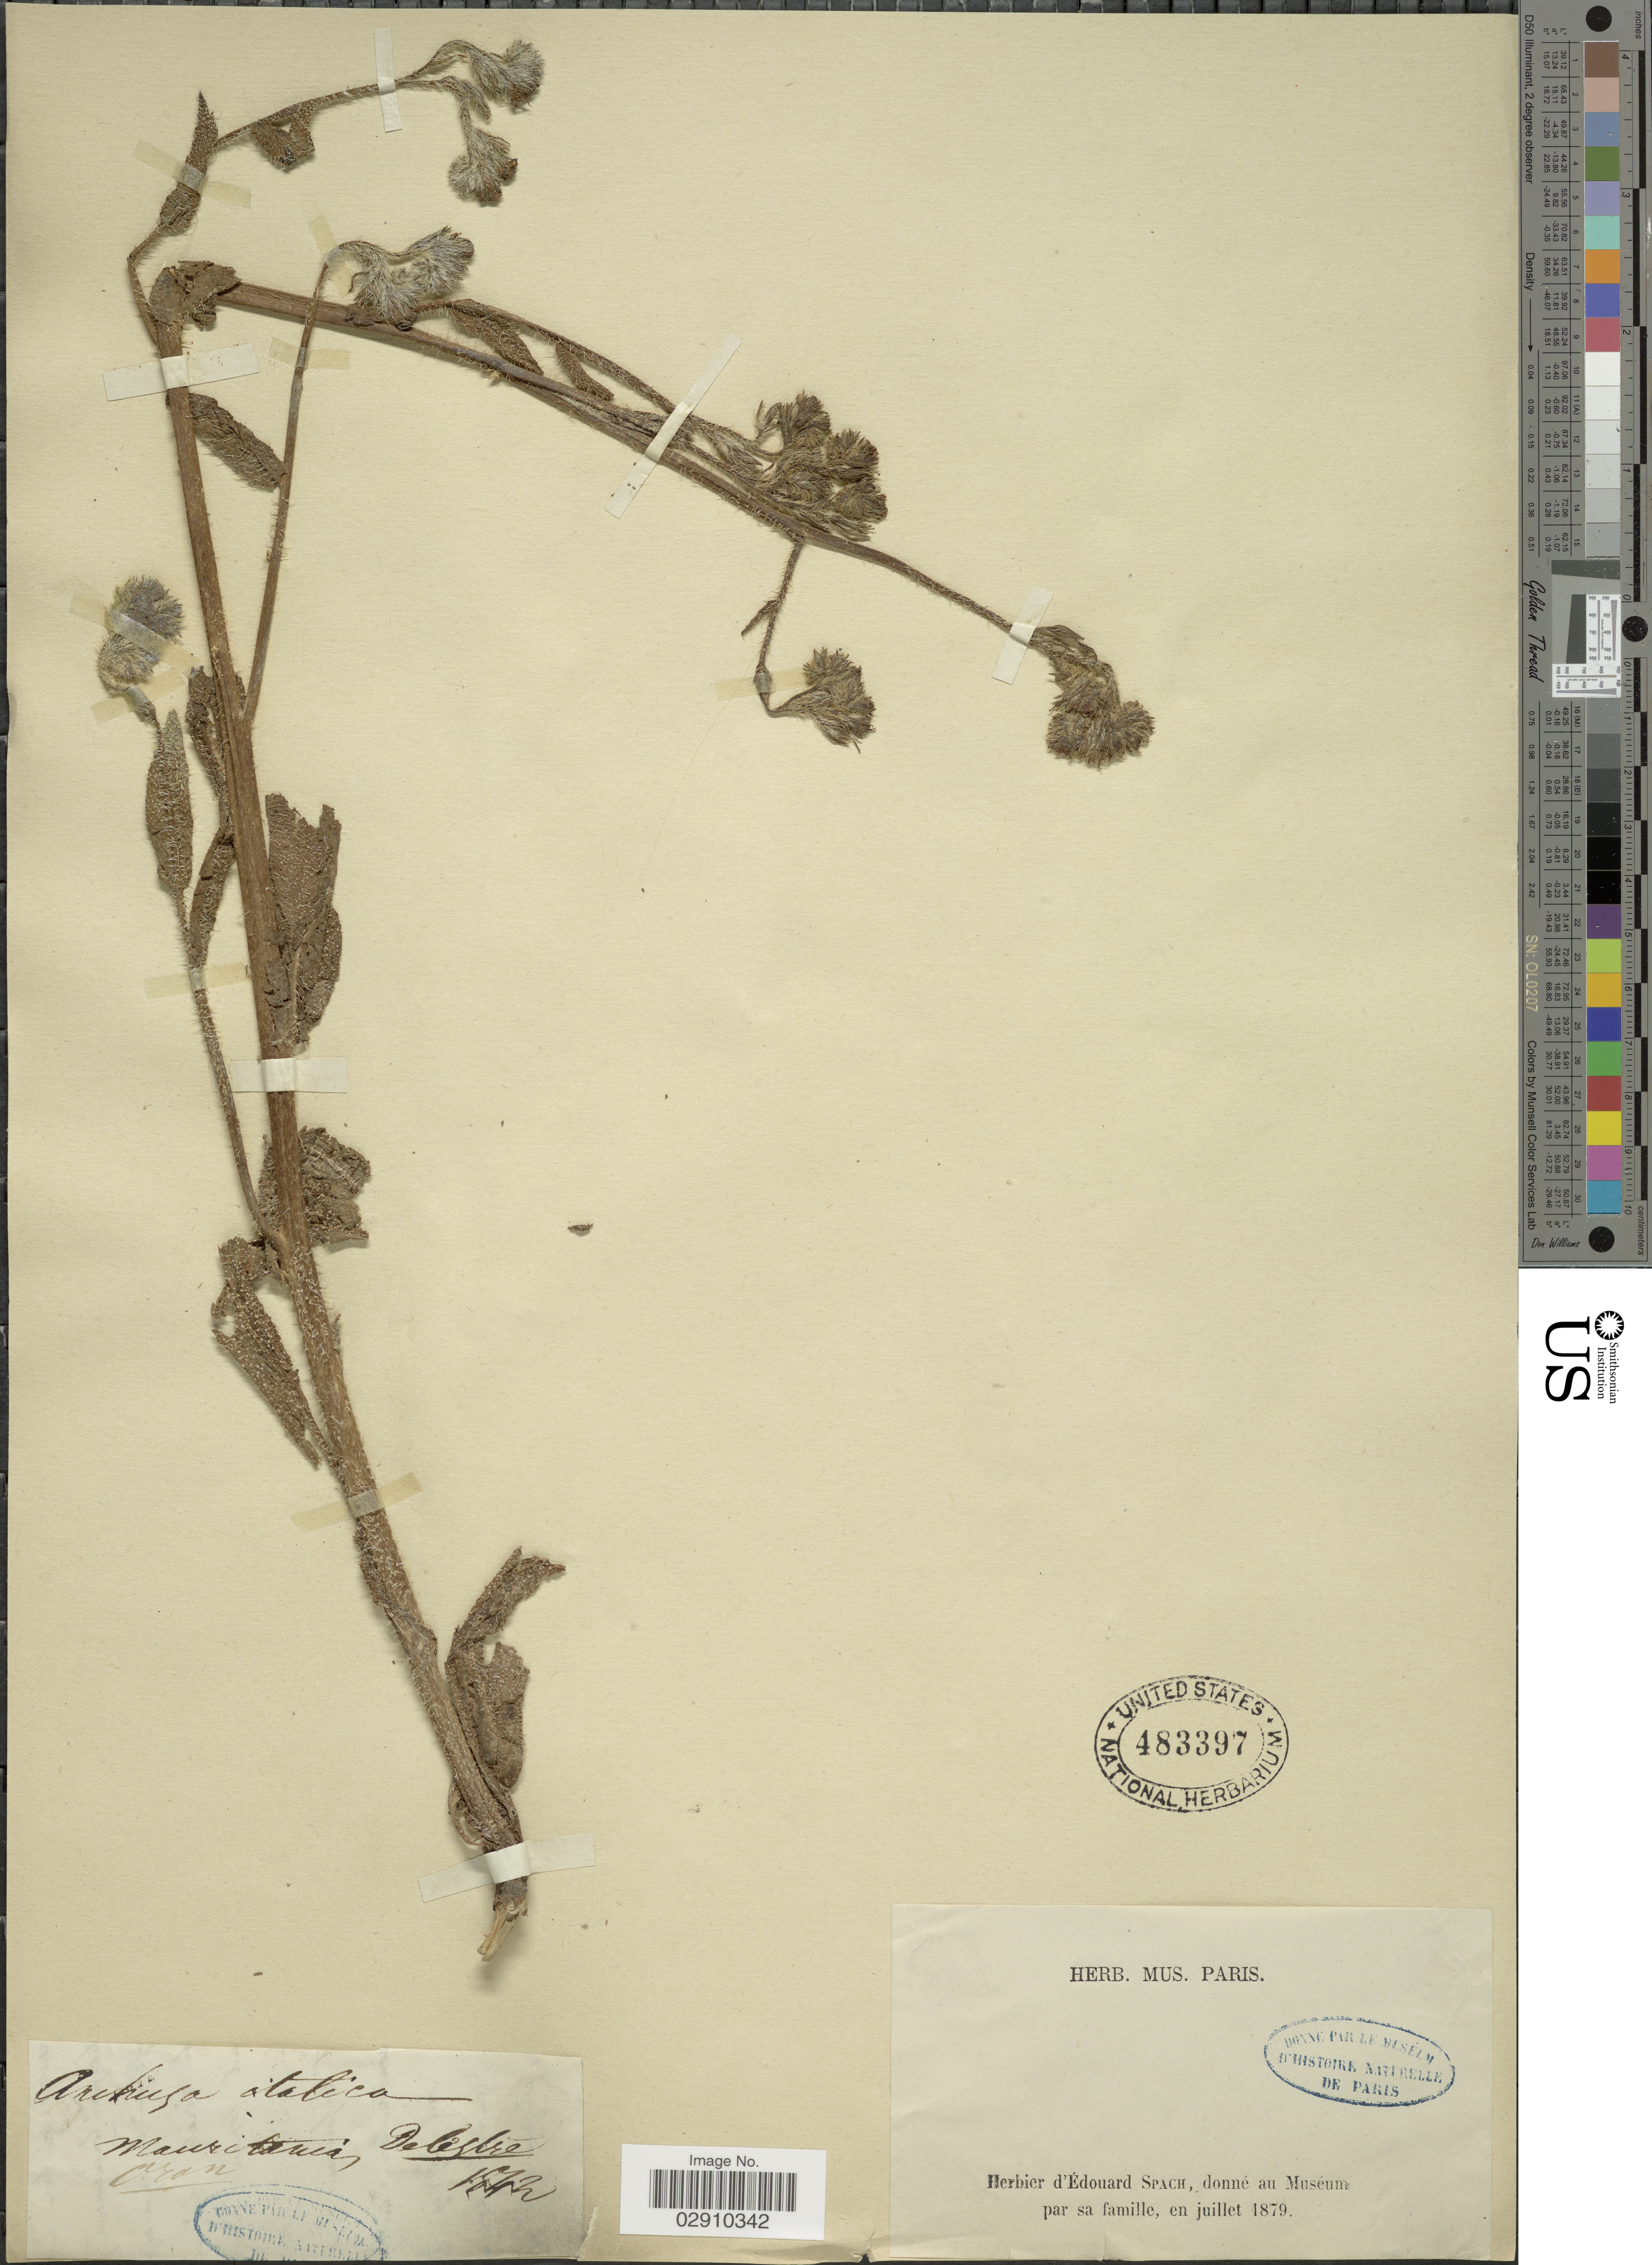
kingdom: Plantae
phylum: Tracheophyta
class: Magnoliopsida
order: Boraginales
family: Boraginaceae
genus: Anchusa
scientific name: Anchusa italica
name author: Retz.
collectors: É. Spach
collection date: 1872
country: Algeria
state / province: Oran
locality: Mauritania, Delebra. [unsure placement] [interpreted]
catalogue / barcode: US 483397